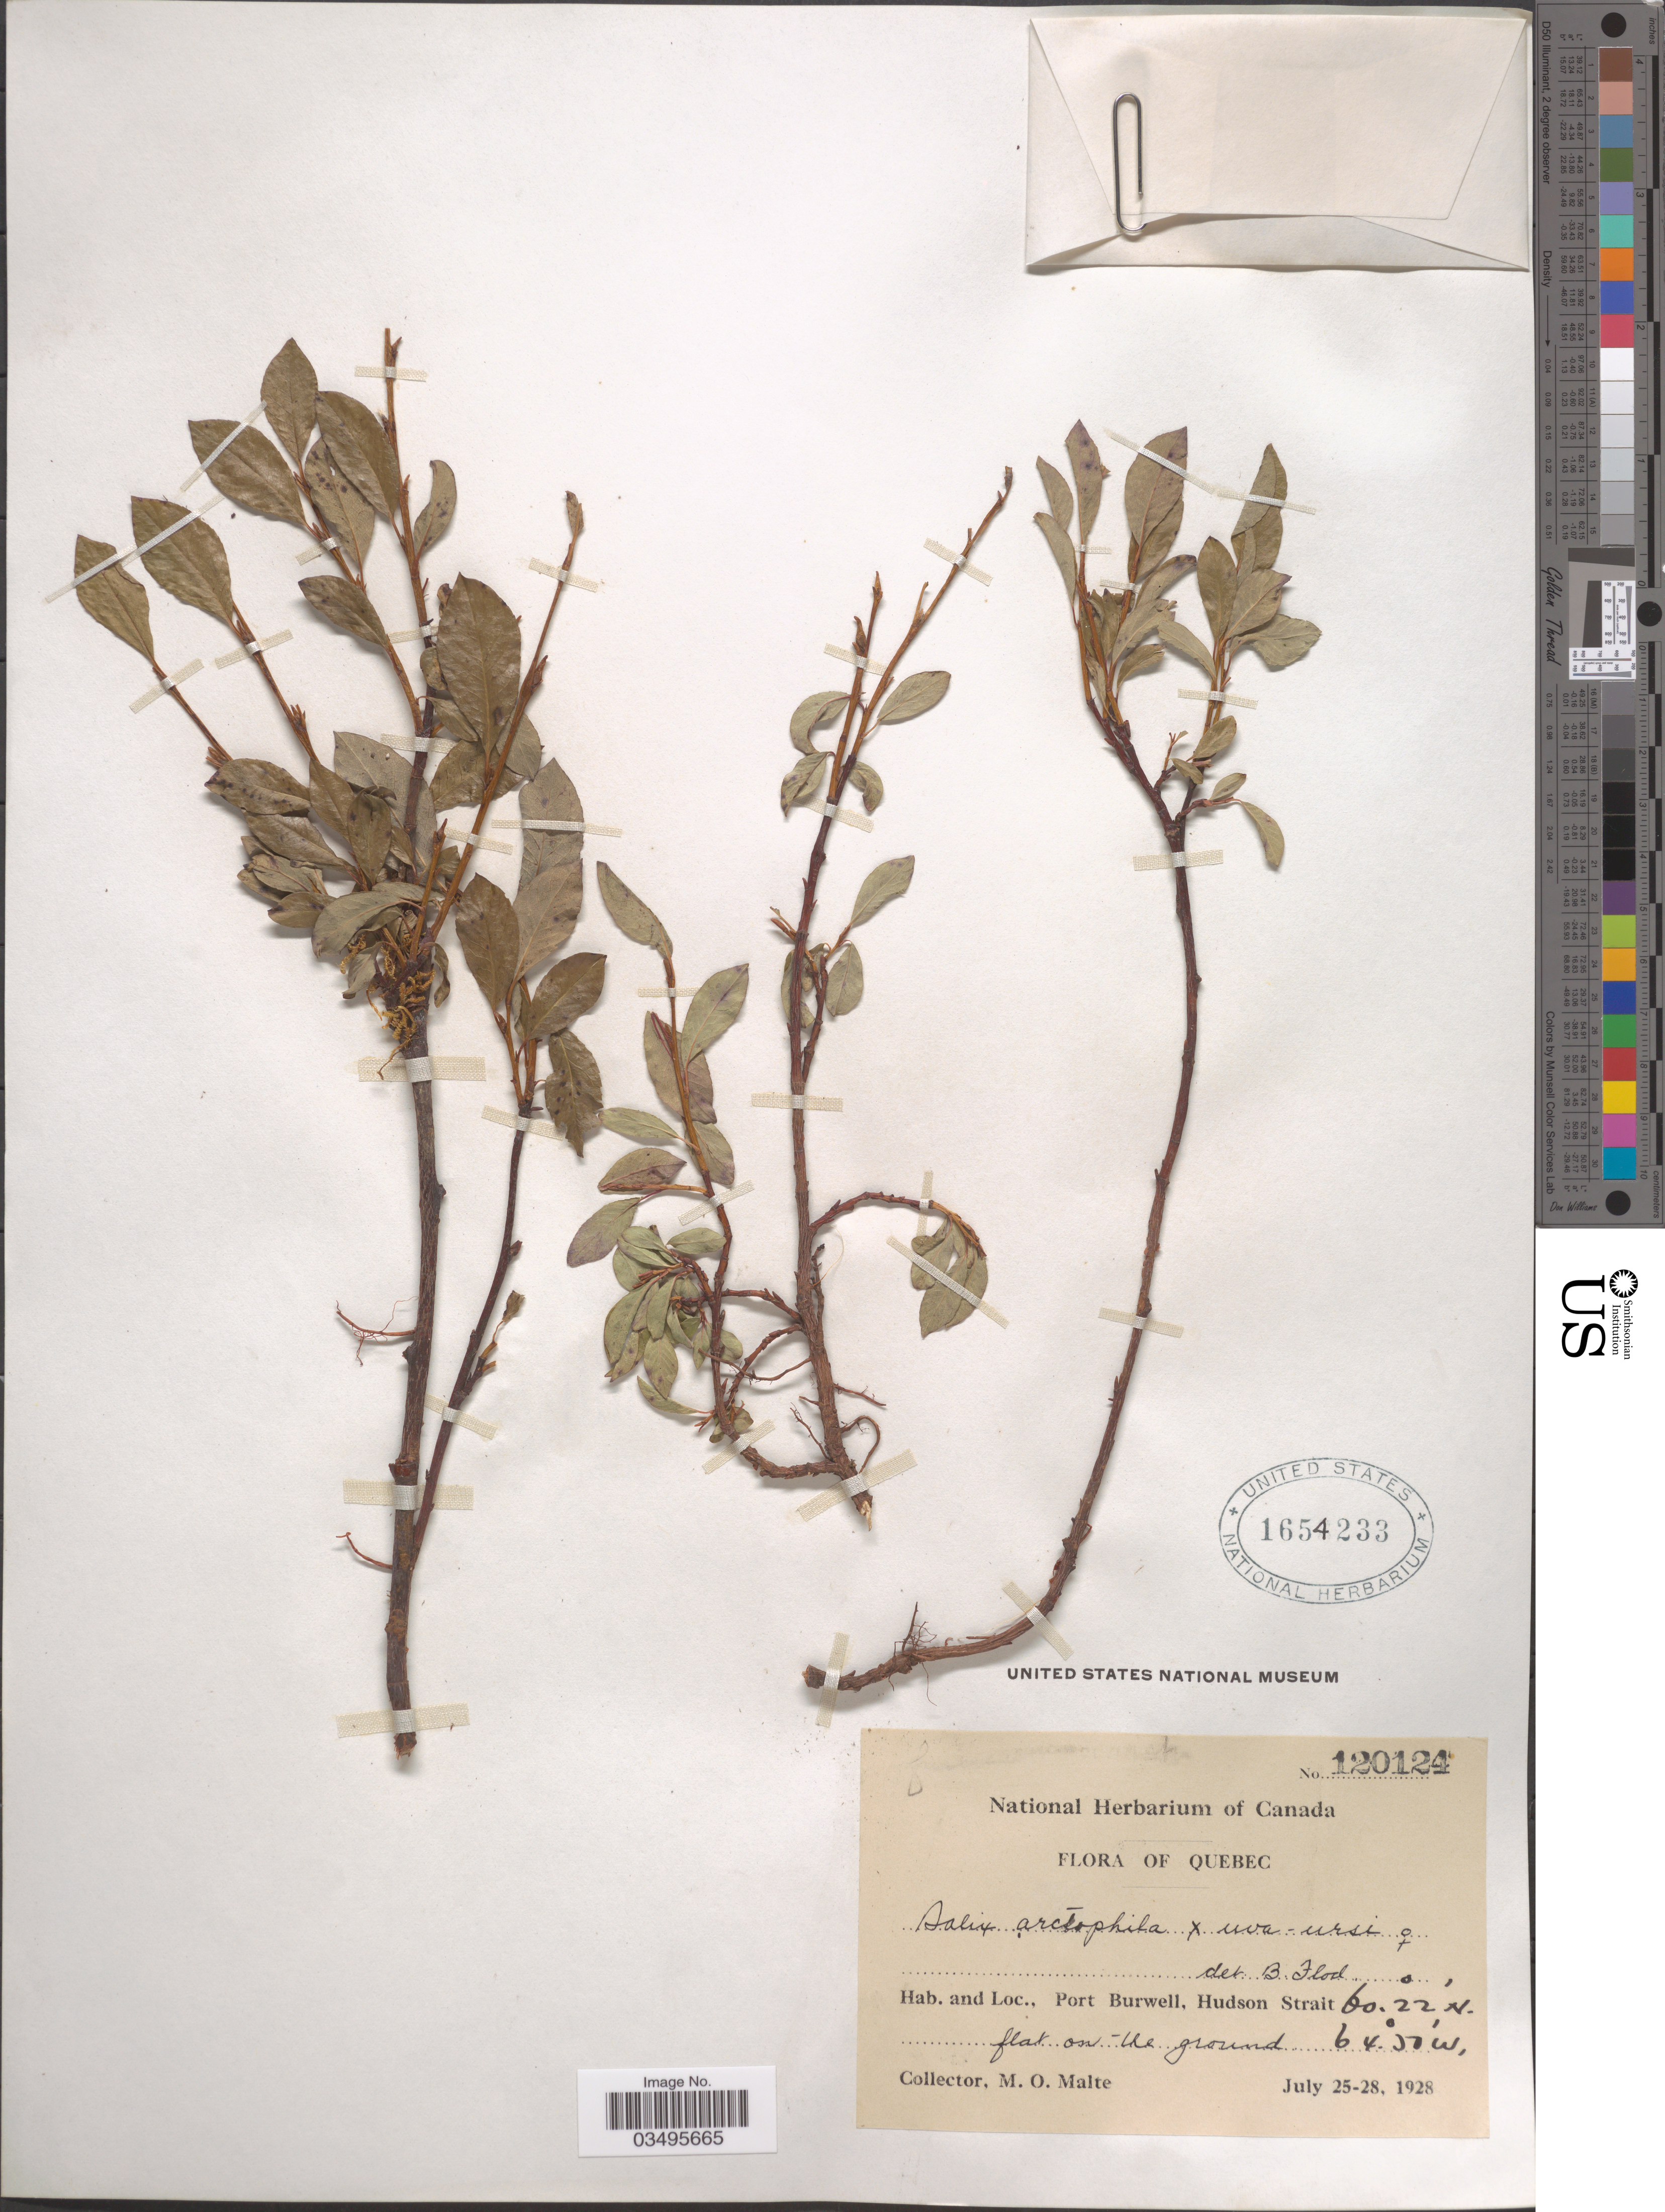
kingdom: Plantae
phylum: Tracheophyta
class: Magnoliopsida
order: Malpighiales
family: Salicaceae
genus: Salix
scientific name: Salix arctophila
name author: Cockerell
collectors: M. O. Malte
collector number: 120124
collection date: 1928-07-25/1928-07-28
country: Canada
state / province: Quebec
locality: Port Burwell, Hudson Strait.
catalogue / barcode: US 1654233